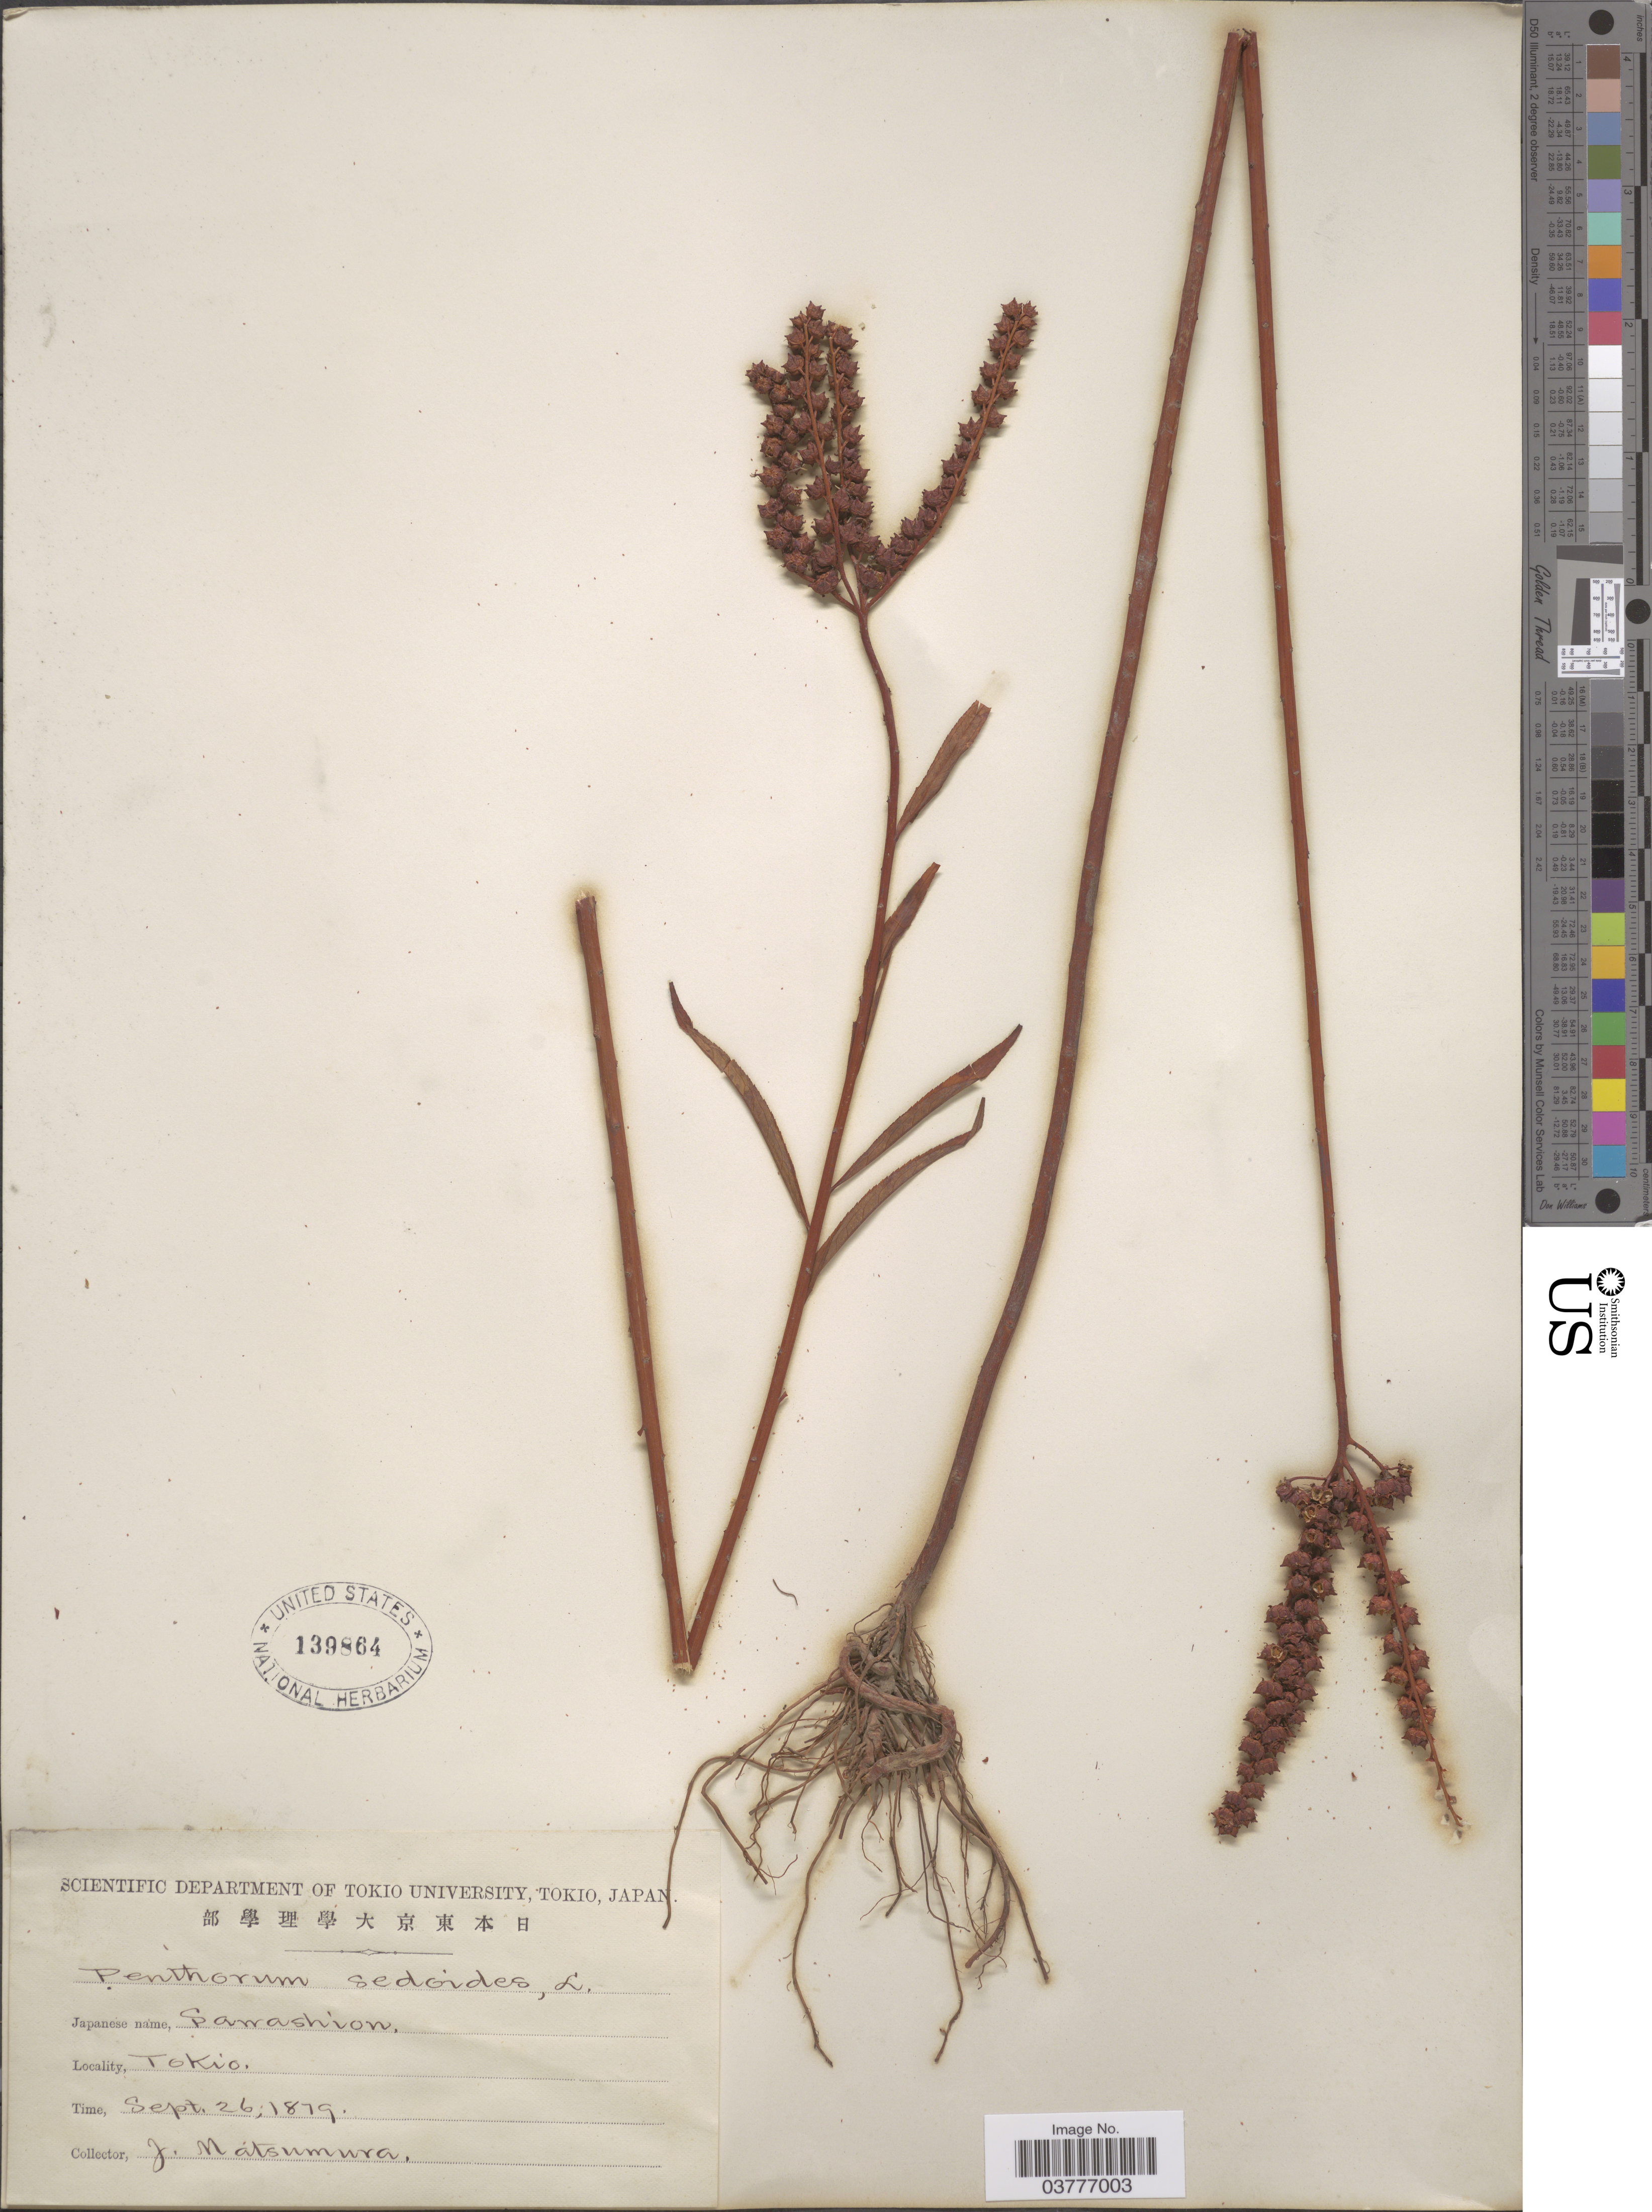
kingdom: Plantae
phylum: Tracheophyta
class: Magnoliopsida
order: Saxifragales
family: Penthoraceae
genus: Penthorum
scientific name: Penthorum sedoides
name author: L.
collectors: J. Matsumura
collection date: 1879-09-26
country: Japan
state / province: Tokyo, Federal City of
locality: Tokio.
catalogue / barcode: US 139864